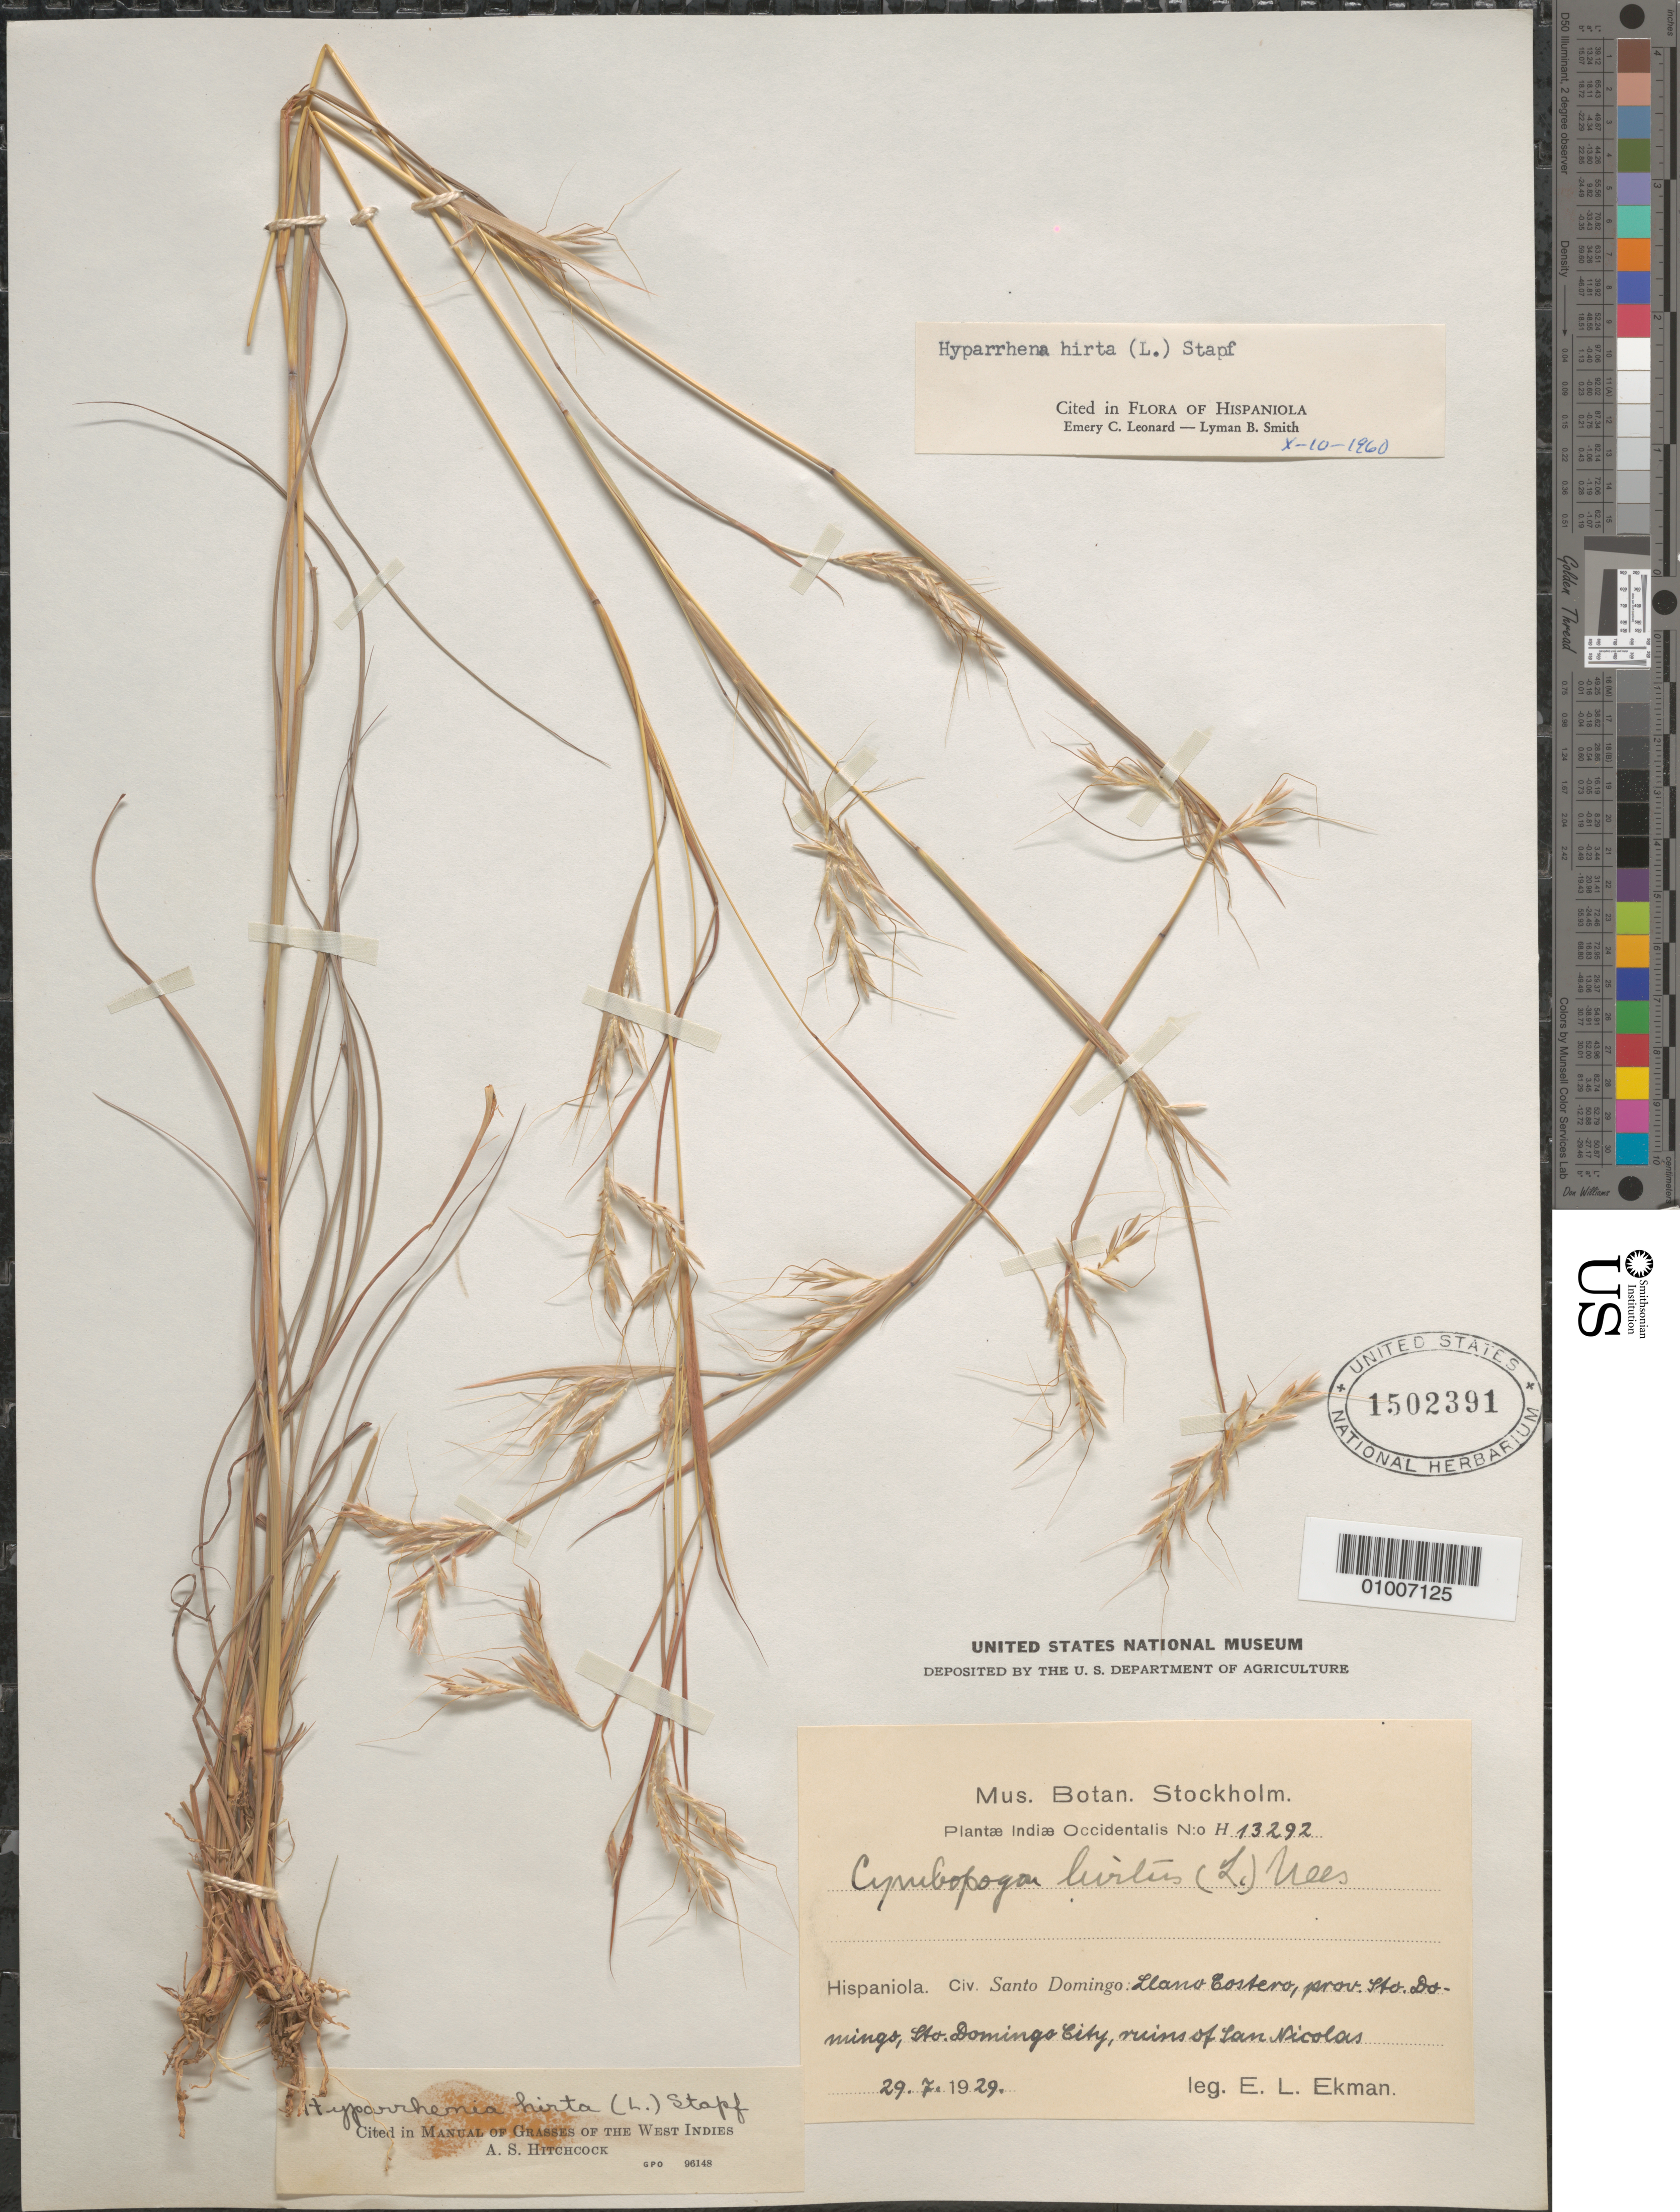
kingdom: Plantae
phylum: Tracheophyta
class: Liliopsida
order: Poales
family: Poaceae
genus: Hyparrhenia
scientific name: Hyparrhenia hirta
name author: (L.) Stapf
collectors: E. L. Ekman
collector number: H 13292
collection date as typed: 29 Jul 1929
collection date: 1929-07-29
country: Dominican Republic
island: Hispaniola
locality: Santo Domingo city, Llano Costero, ruins of San Nicolas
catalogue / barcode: US 1502391